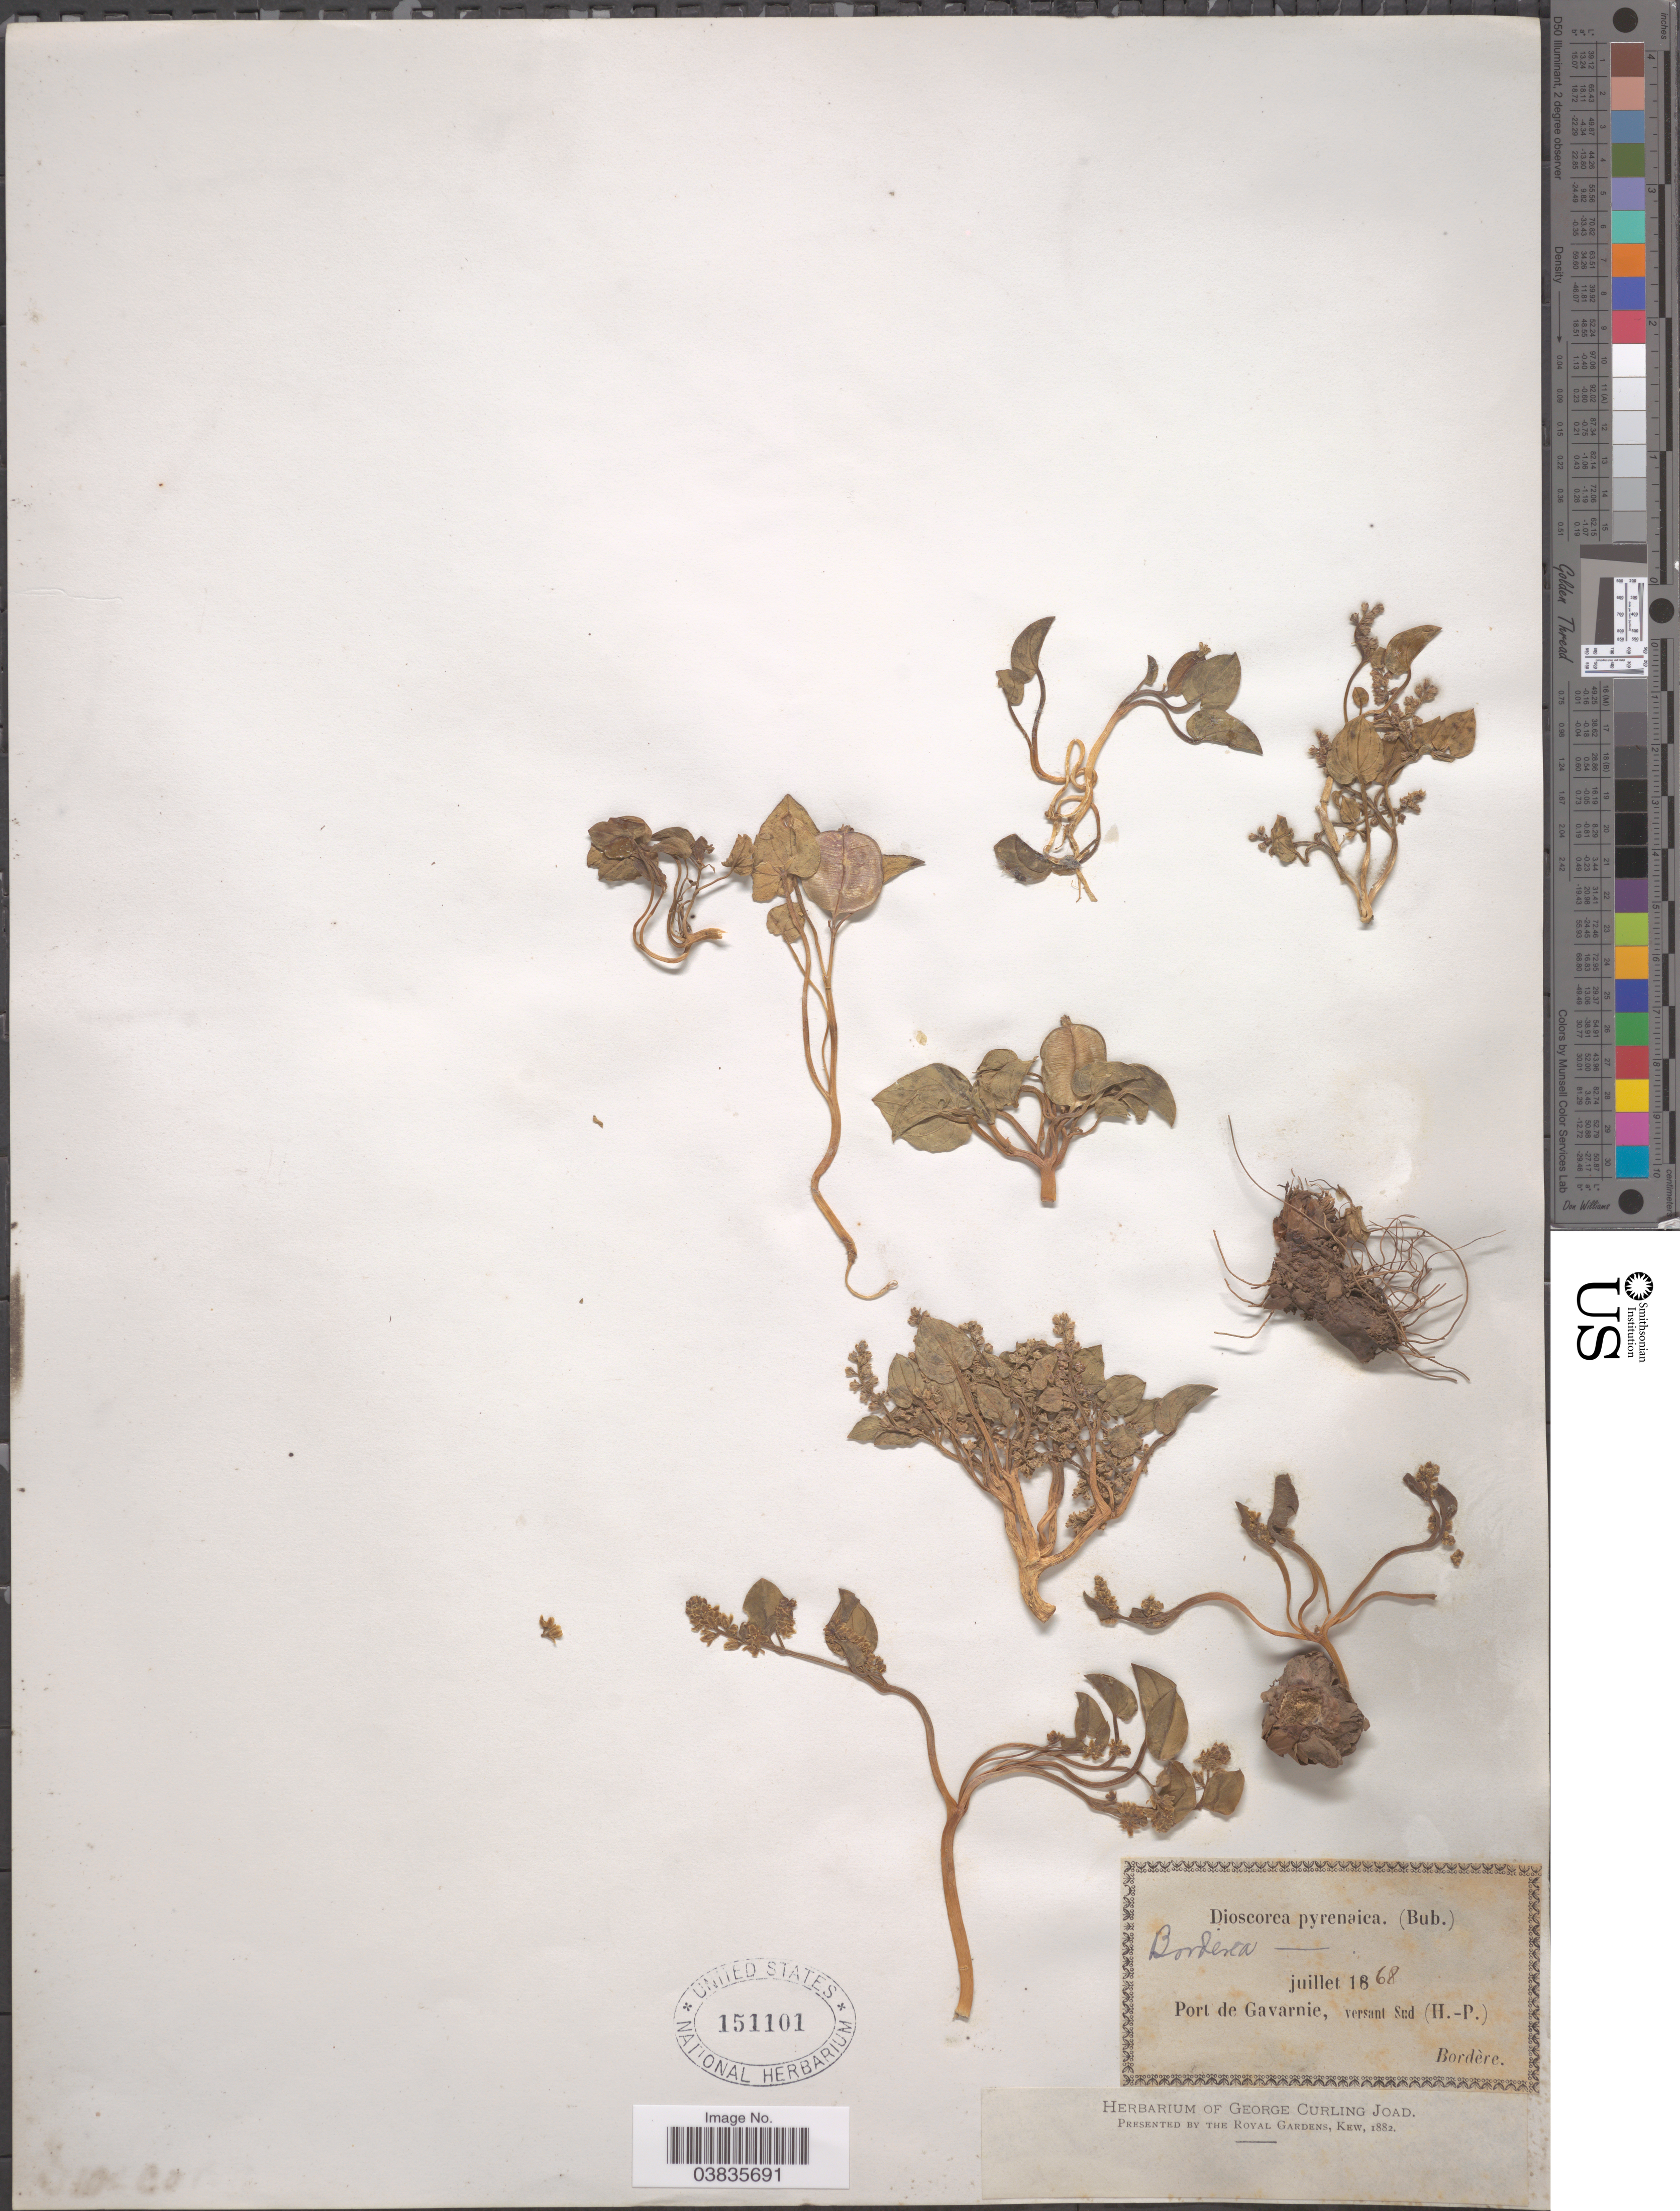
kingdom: Plantae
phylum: Tracheophyta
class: Liliopsida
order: Dioscoreales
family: Dioscoreaceae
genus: Dioscorea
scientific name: Dioscorea pyranaica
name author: Bubani & Bordere ex Gren.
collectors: -. Bordère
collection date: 1868-07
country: France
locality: Port de Gavarnie, versant Sud (H.-P.).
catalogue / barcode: US 151101